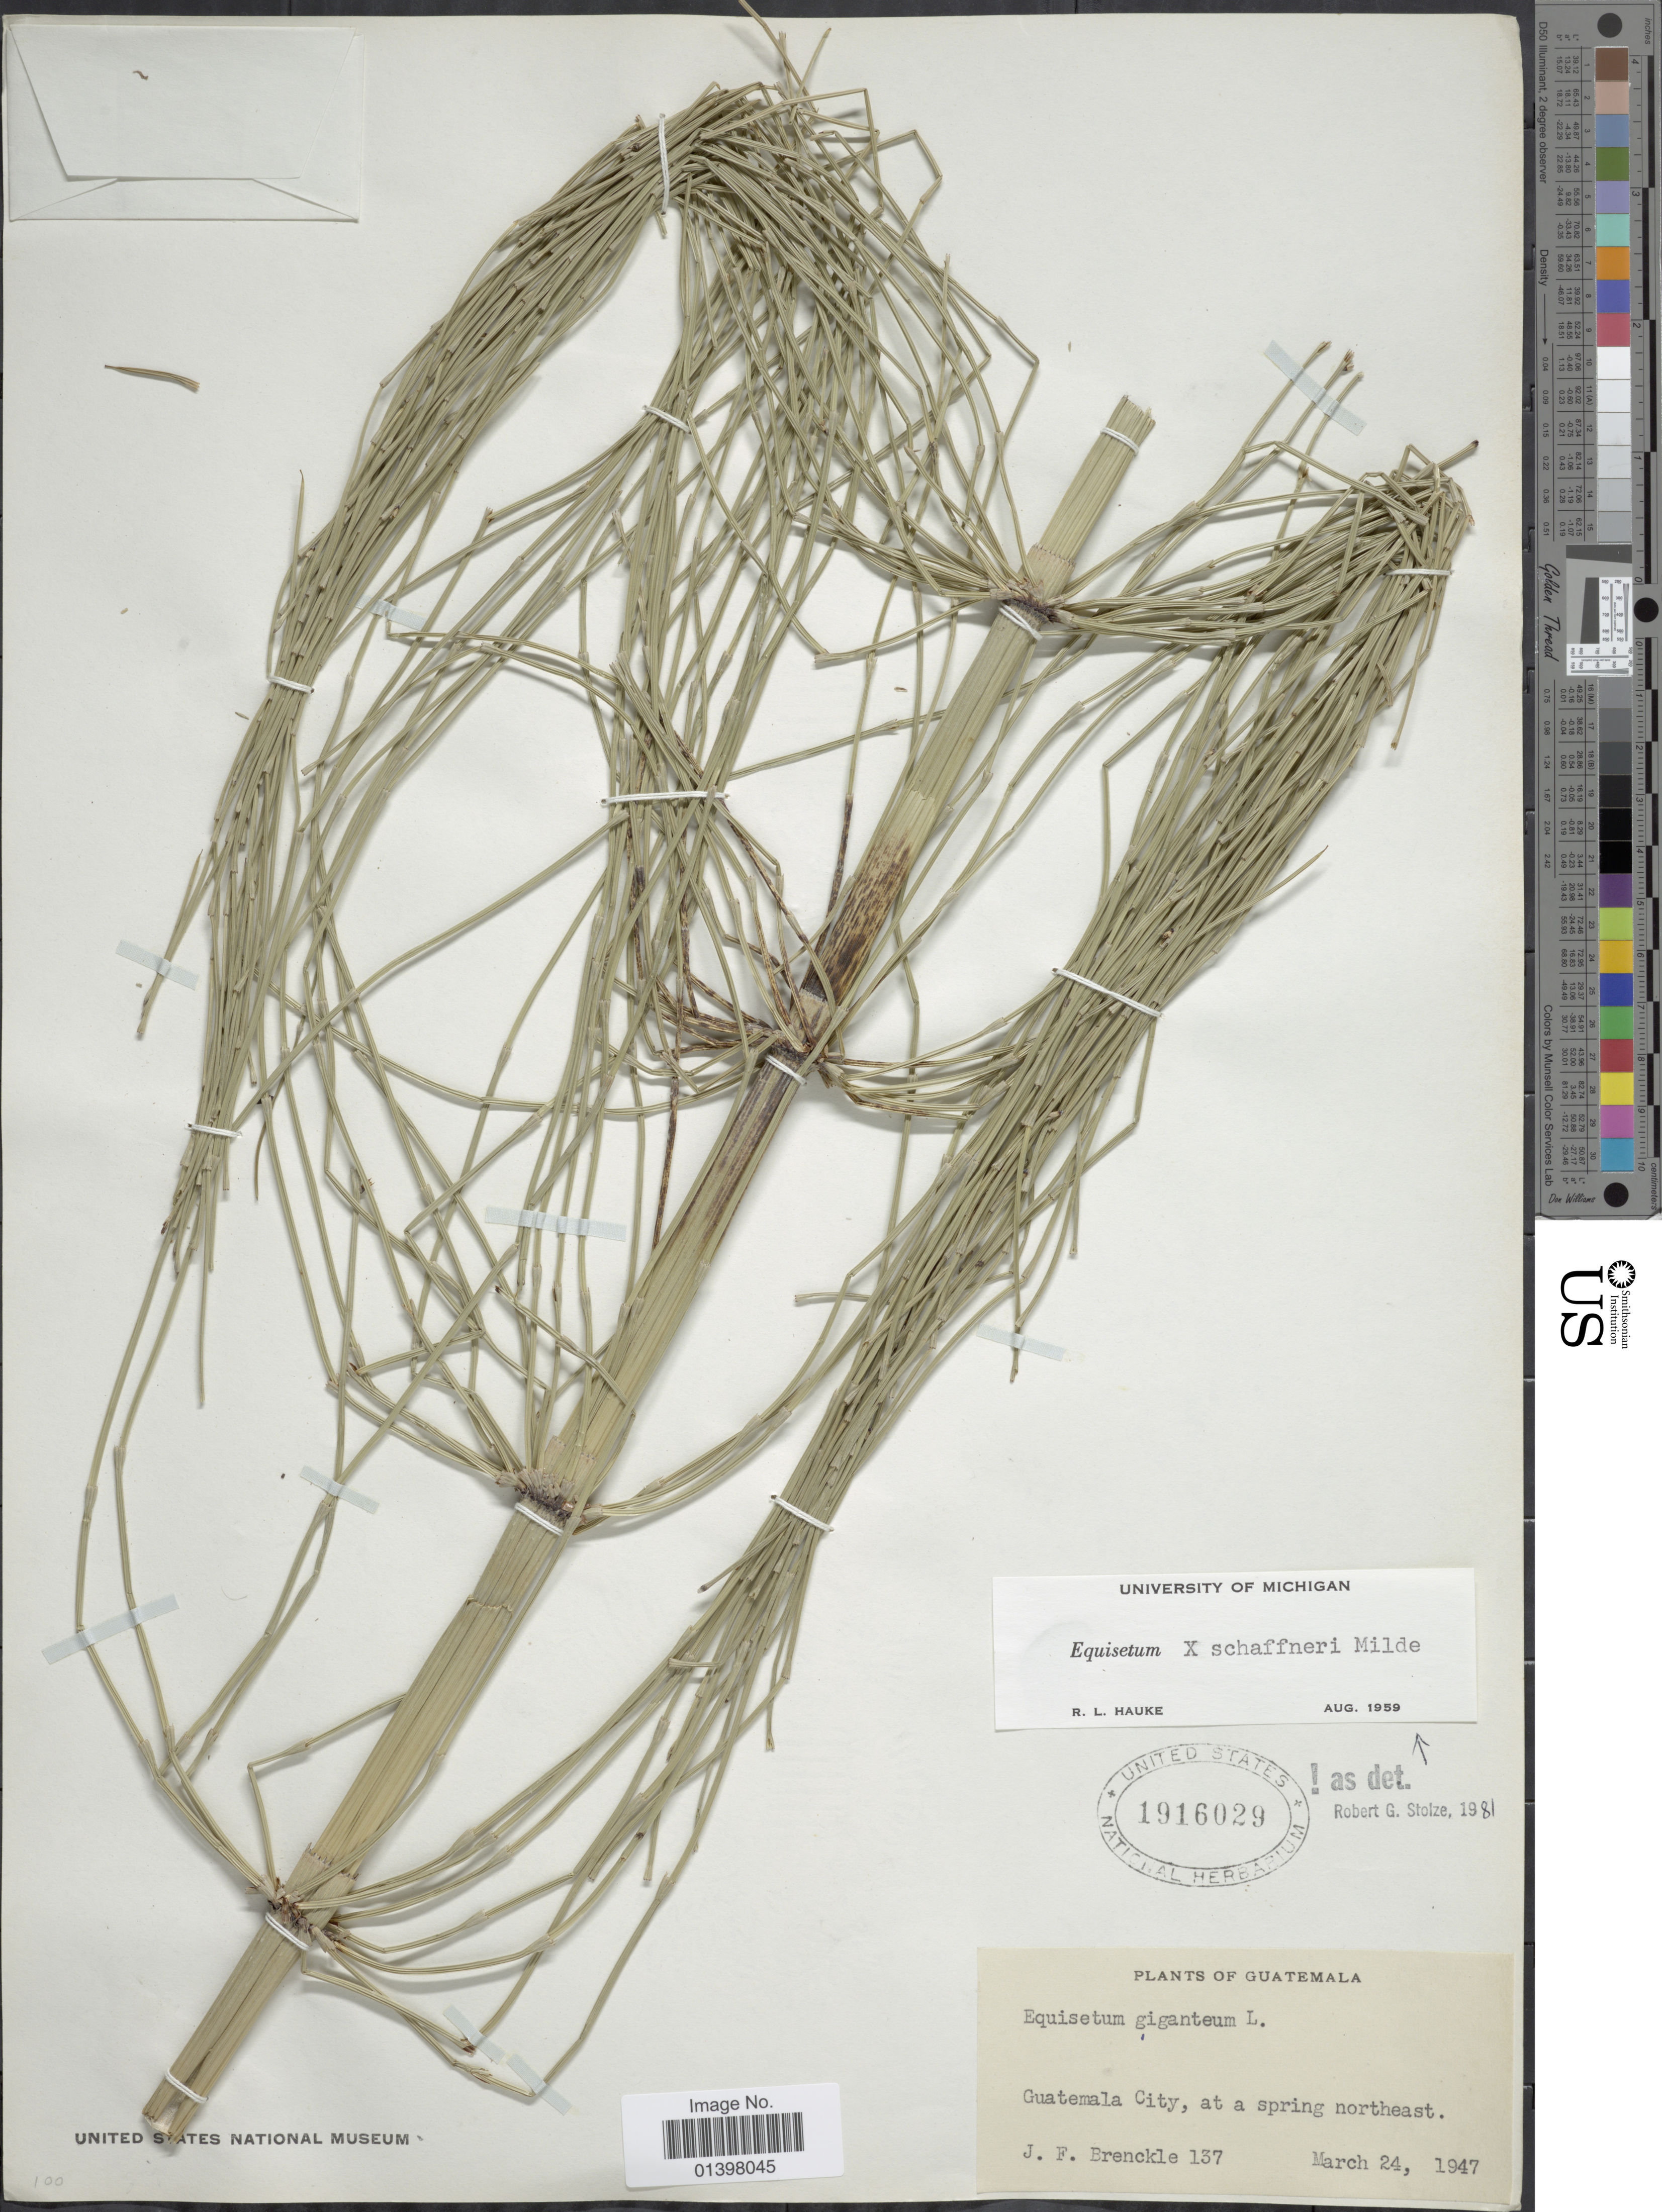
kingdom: Plantae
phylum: Tracheophyta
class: Polypodiopsida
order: Equisetales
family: Equisetaceae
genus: Equisetum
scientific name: Equisetum x schaffneri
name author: J. Milde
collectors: J. Brenckle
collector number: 137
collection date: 1947-03-24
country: Guatemala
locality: Guatemala City, at a spring northeast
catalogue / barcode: US 1916029